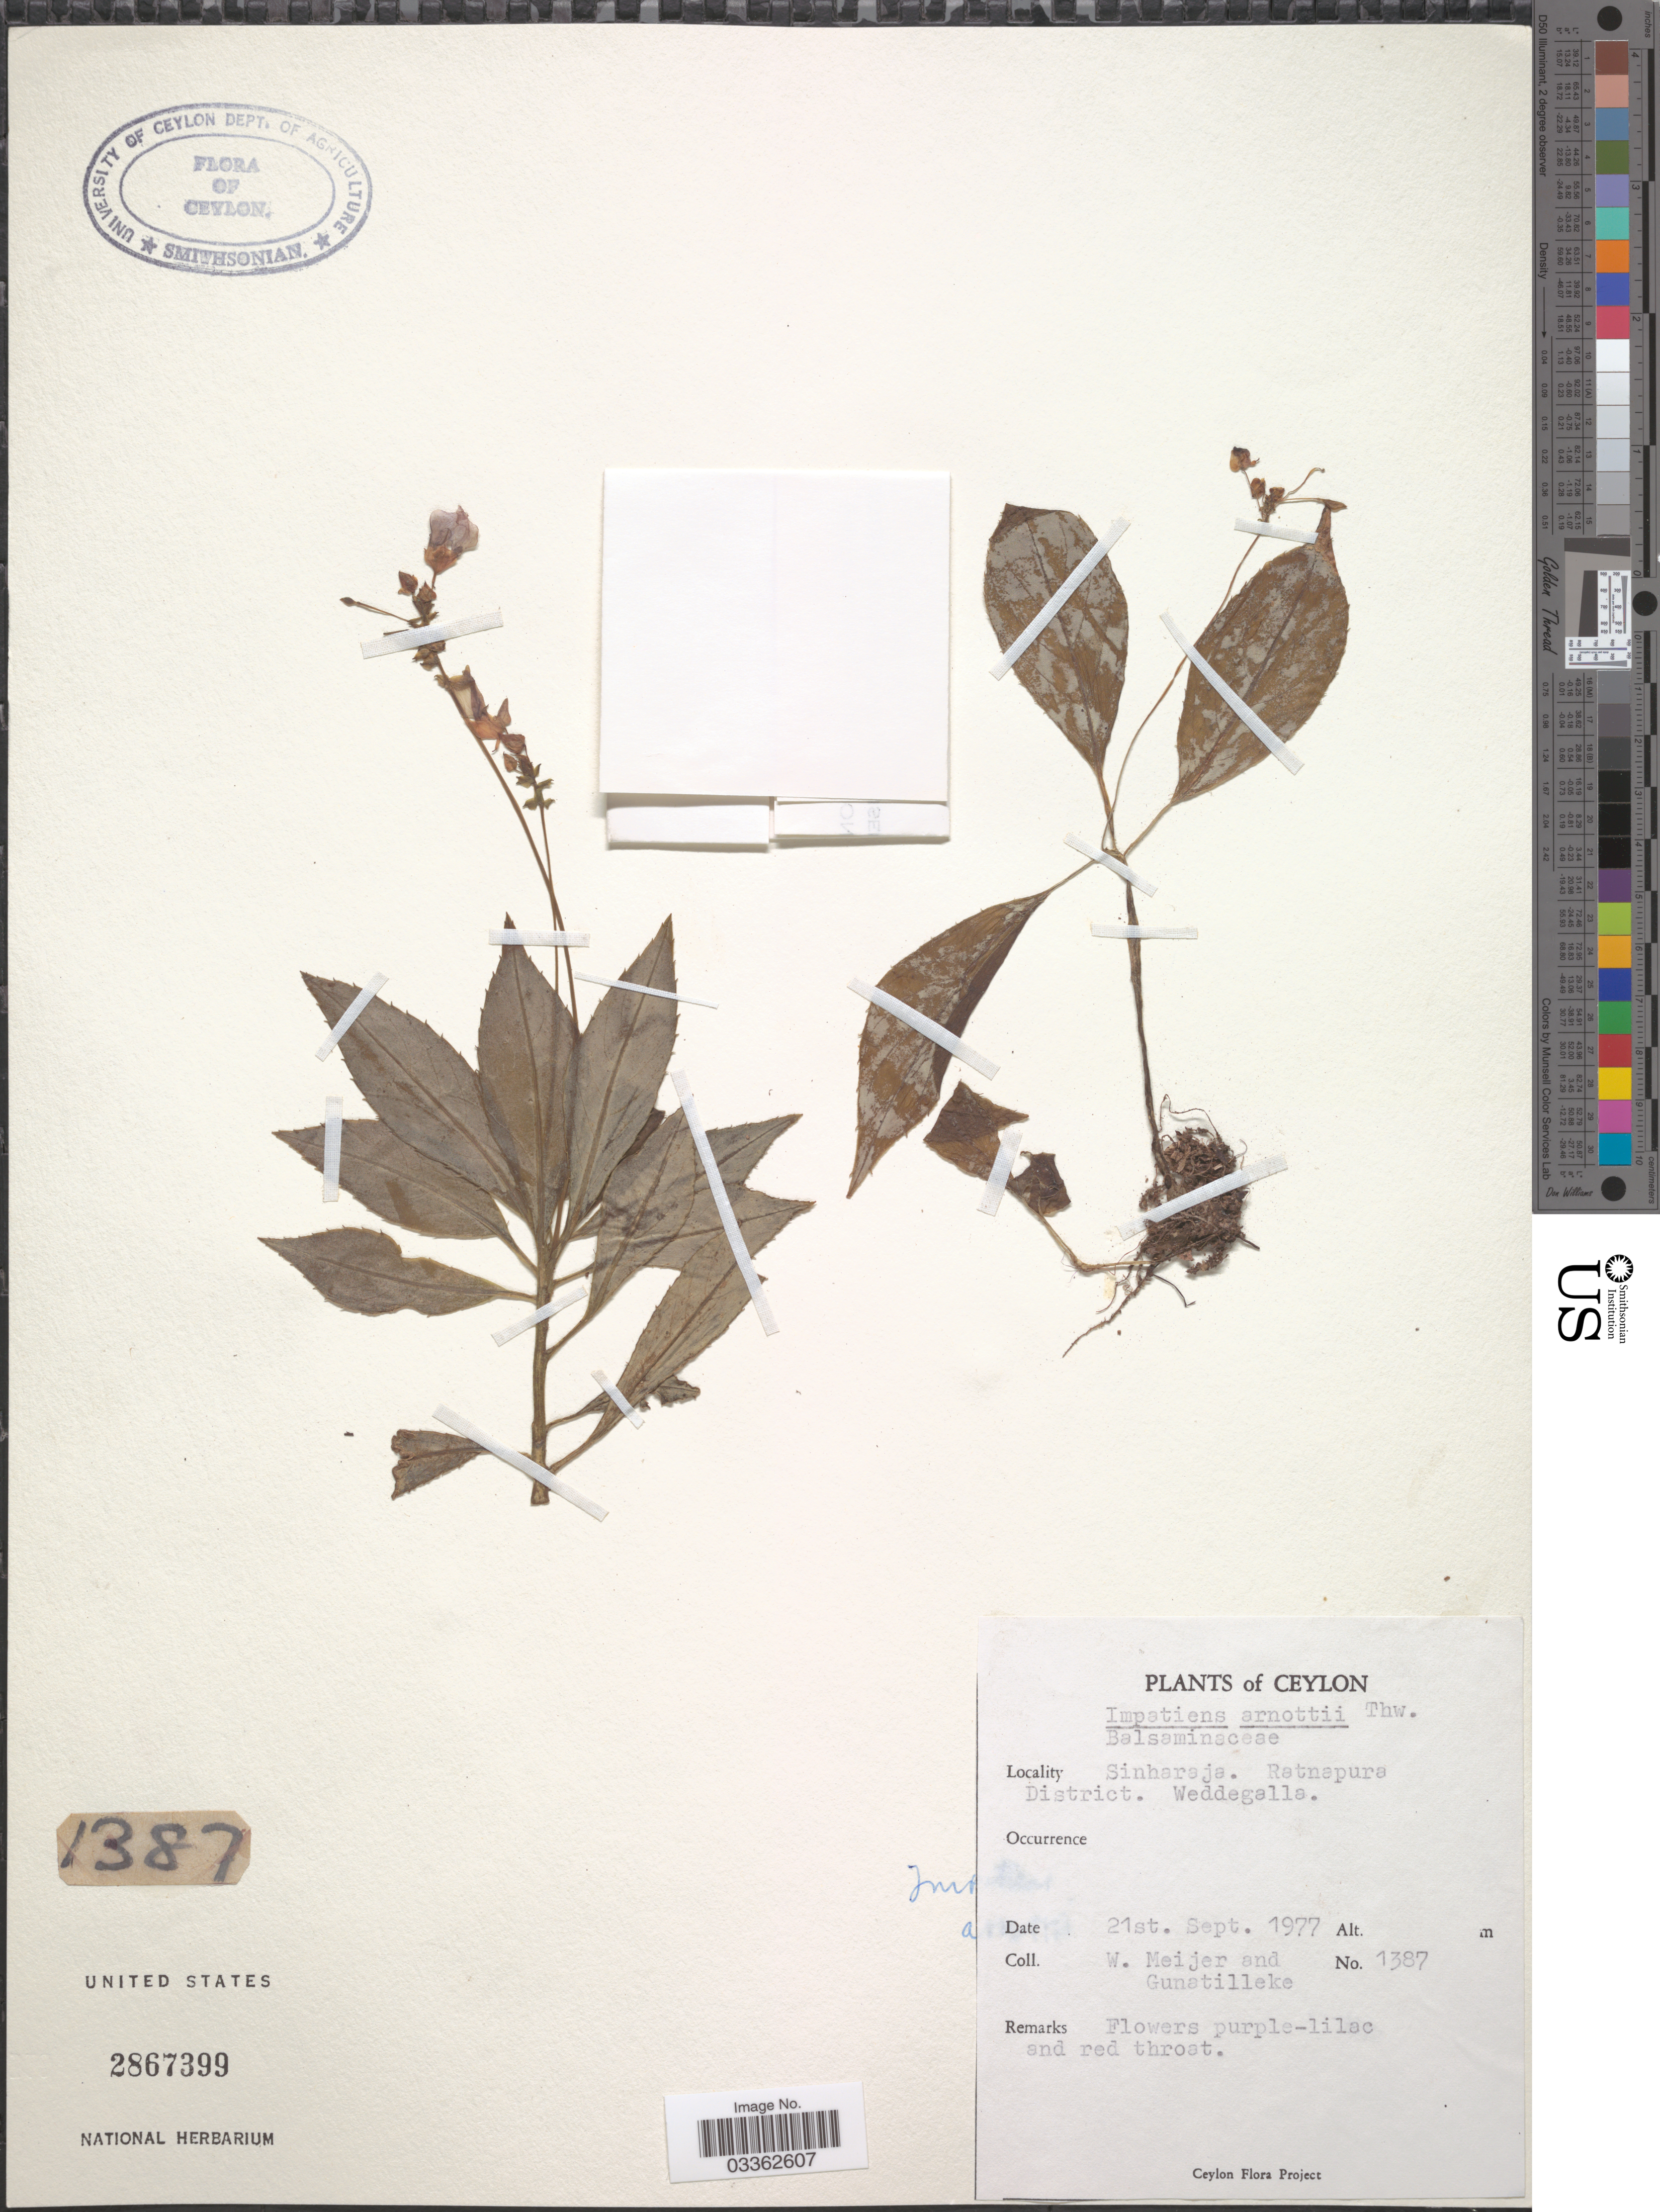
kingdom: Plantae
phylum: Tracheophyta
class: Magnoliopsida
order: Ericales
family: Balsaminaceae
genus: Impatiens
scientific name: Impatiens arnottii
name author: Thwaites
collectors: W. Meijer & -- Gunatilleke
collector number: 1387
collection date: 1977-09-21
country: Sri Lanka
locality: Ceylon. Sinharaja. Ratnapura District. Weddegalla.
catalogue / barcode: US 2867399